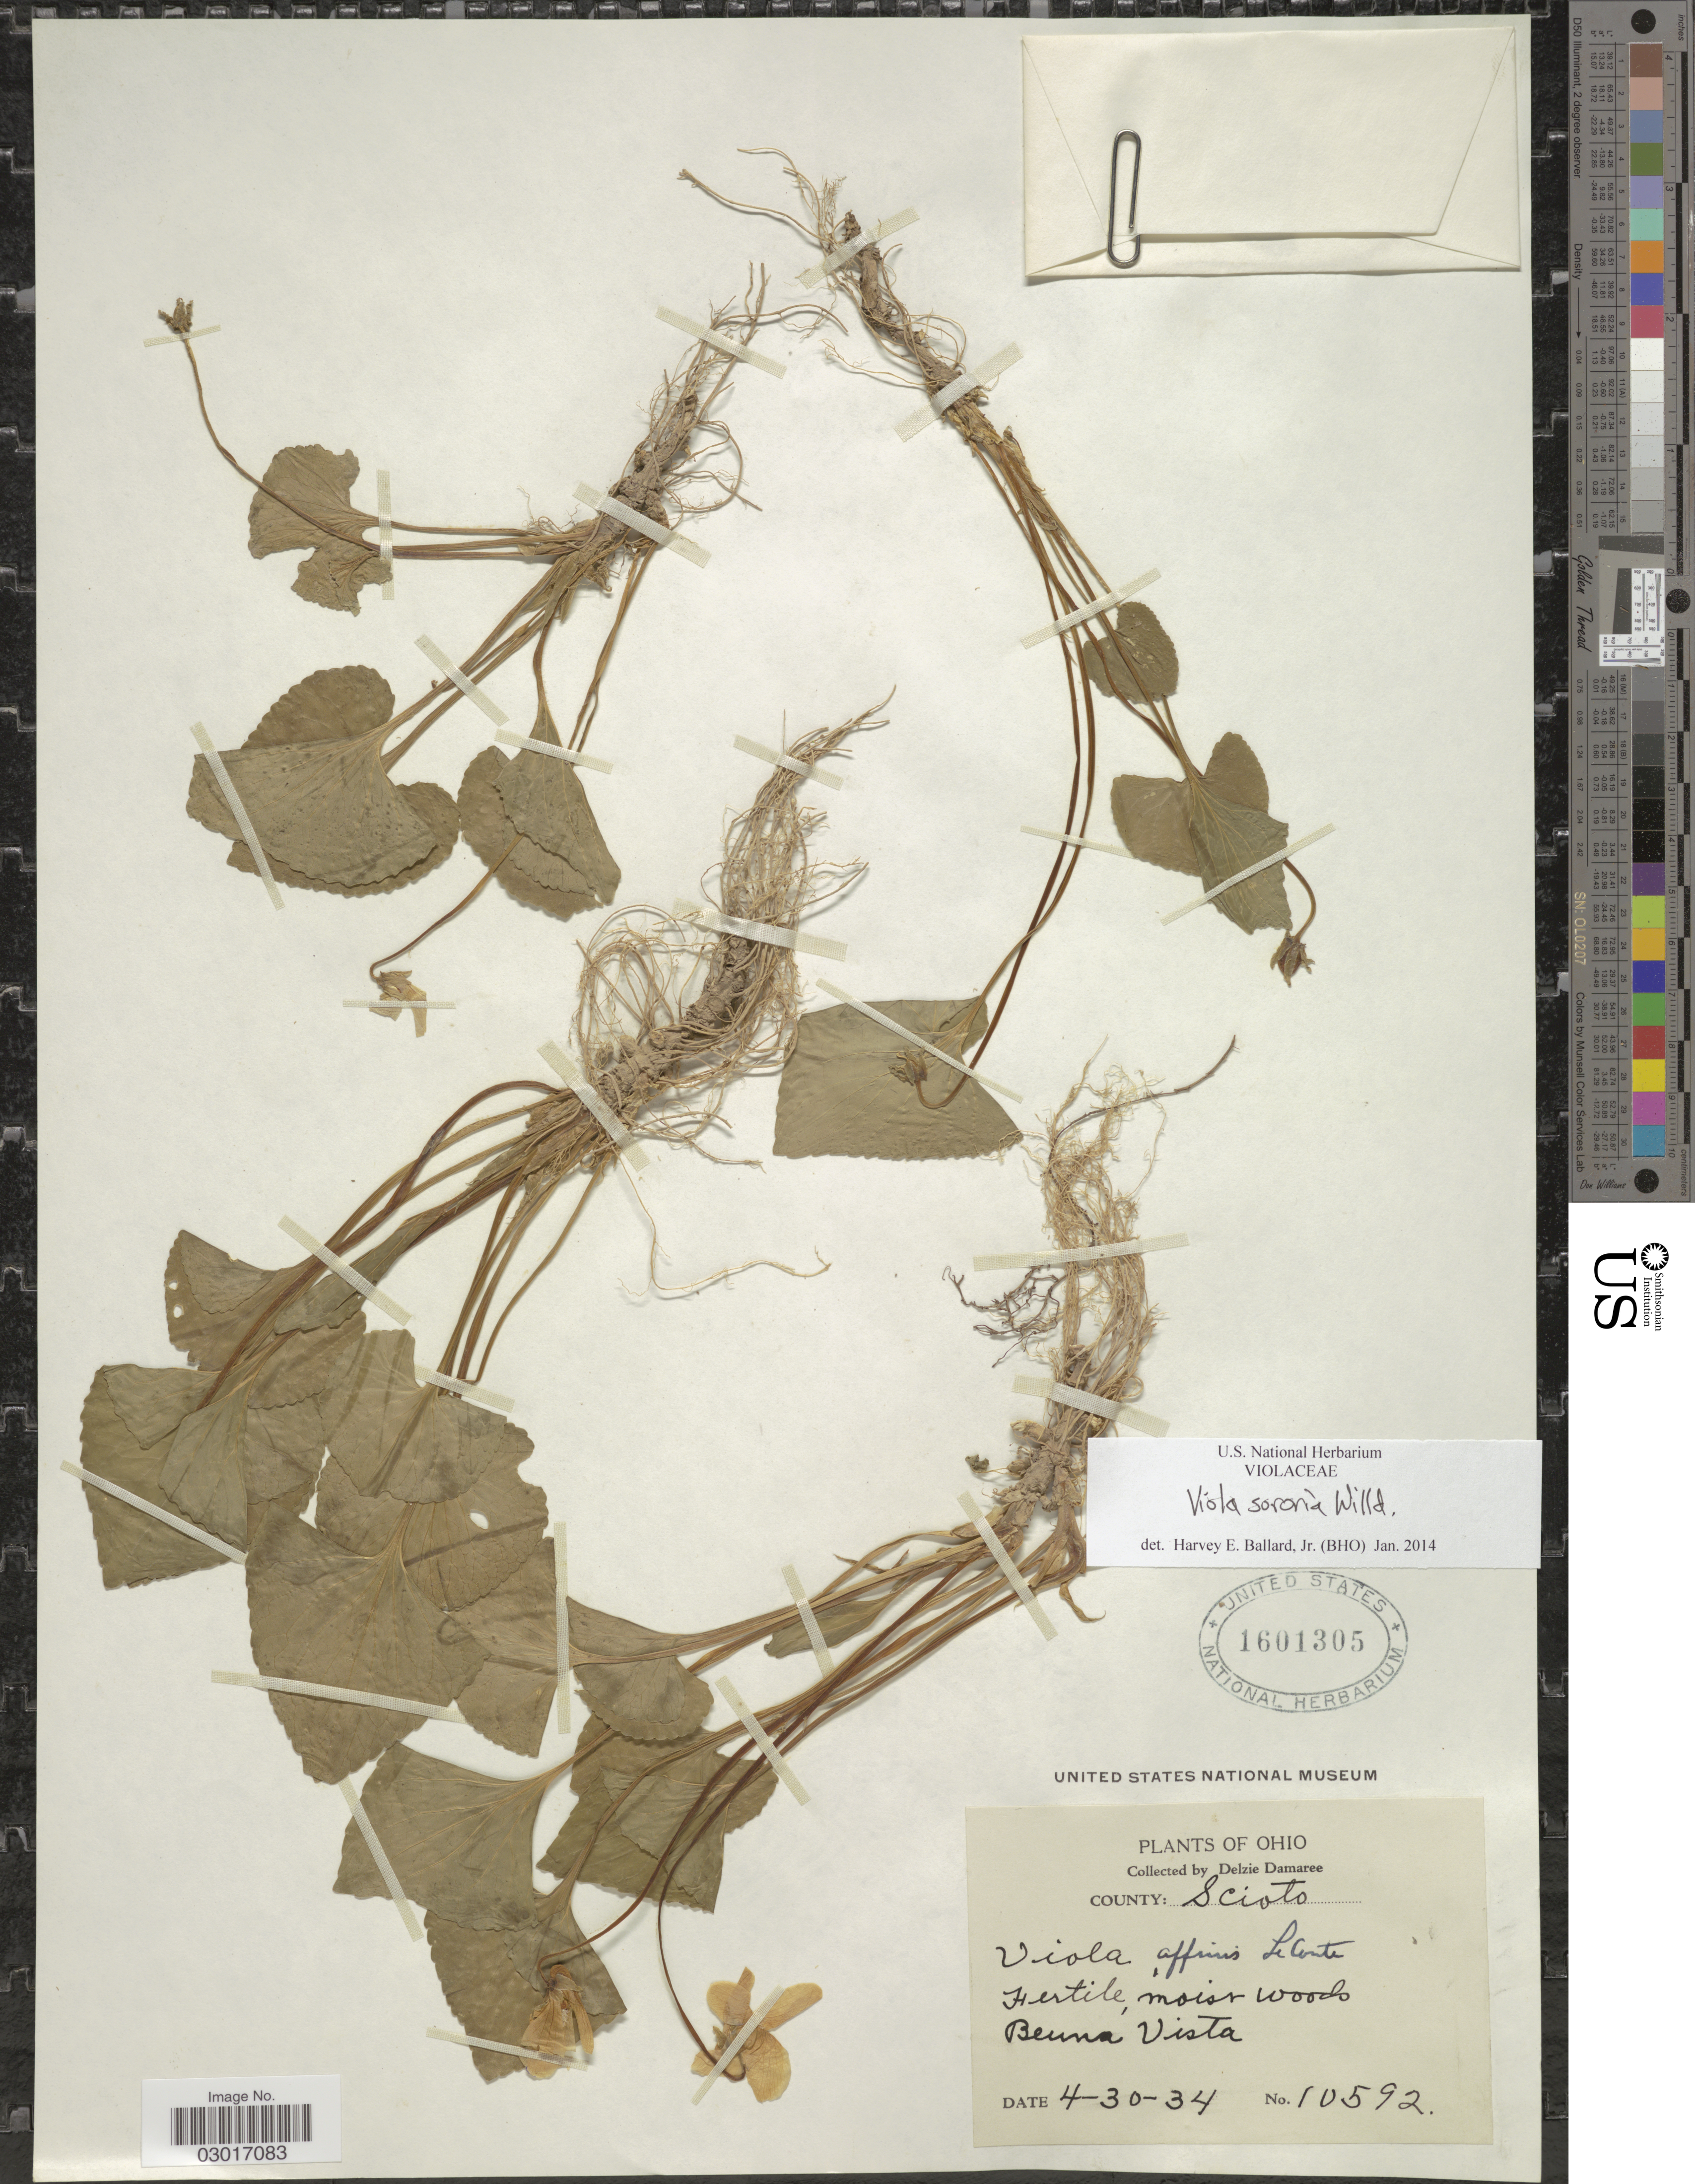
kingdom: Plantae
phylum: Tracheophyta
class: Magnoliopsida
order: Malpighiales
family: Violaceae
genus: Viola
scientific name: Viola sororia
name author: Willd.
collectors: D. Demaree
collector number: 10592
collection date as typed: Transcribed d/m/y: 30/4/34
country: United States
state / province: Ohio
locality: County: Scioto. Beuna Vista.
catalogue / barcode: US 1601305